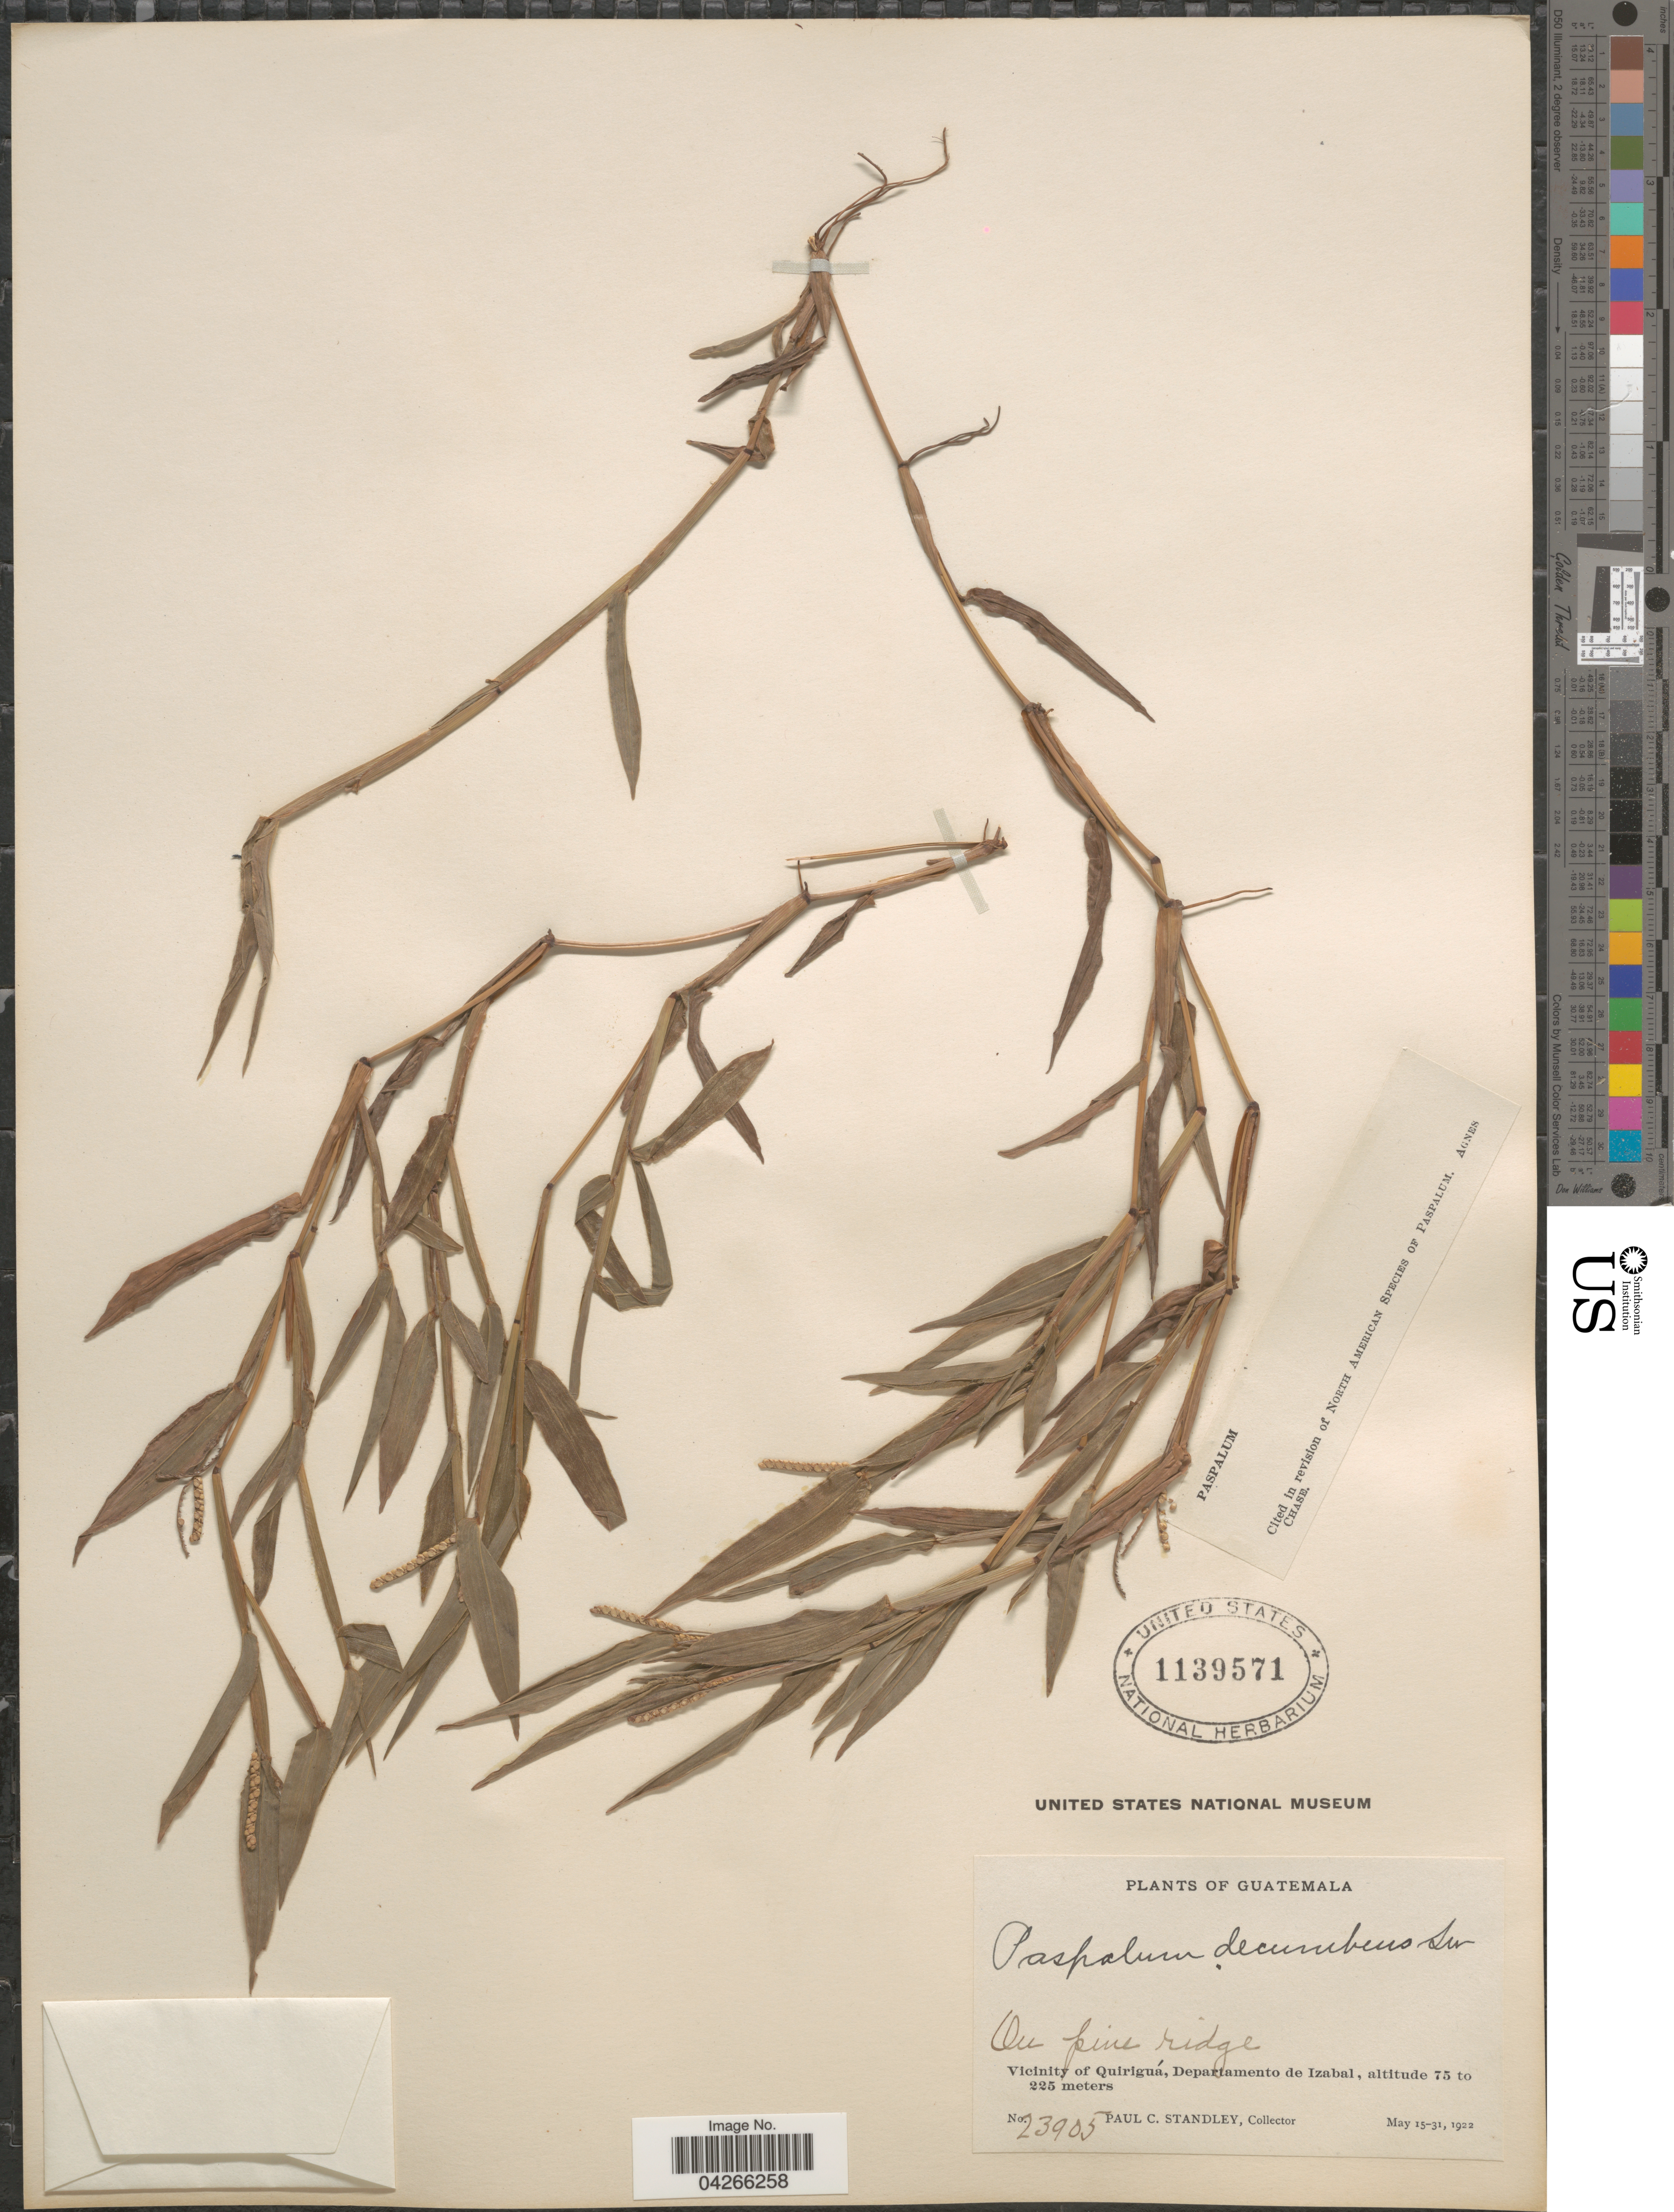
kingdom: Plantae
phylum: Tracheophyta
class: Liliopsida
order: Poales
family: Poaceae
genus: Paspalum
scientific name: Paspalum decumbens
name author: Sw.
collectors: P. C. Standley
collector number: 23905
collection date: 1922-05-15/1922-05-31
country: Guatemala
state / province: Izabal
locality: On pine ridge. Vicinity of Quiriguá, Departamento de Izabal.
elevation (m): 75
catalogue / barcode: US 1139571